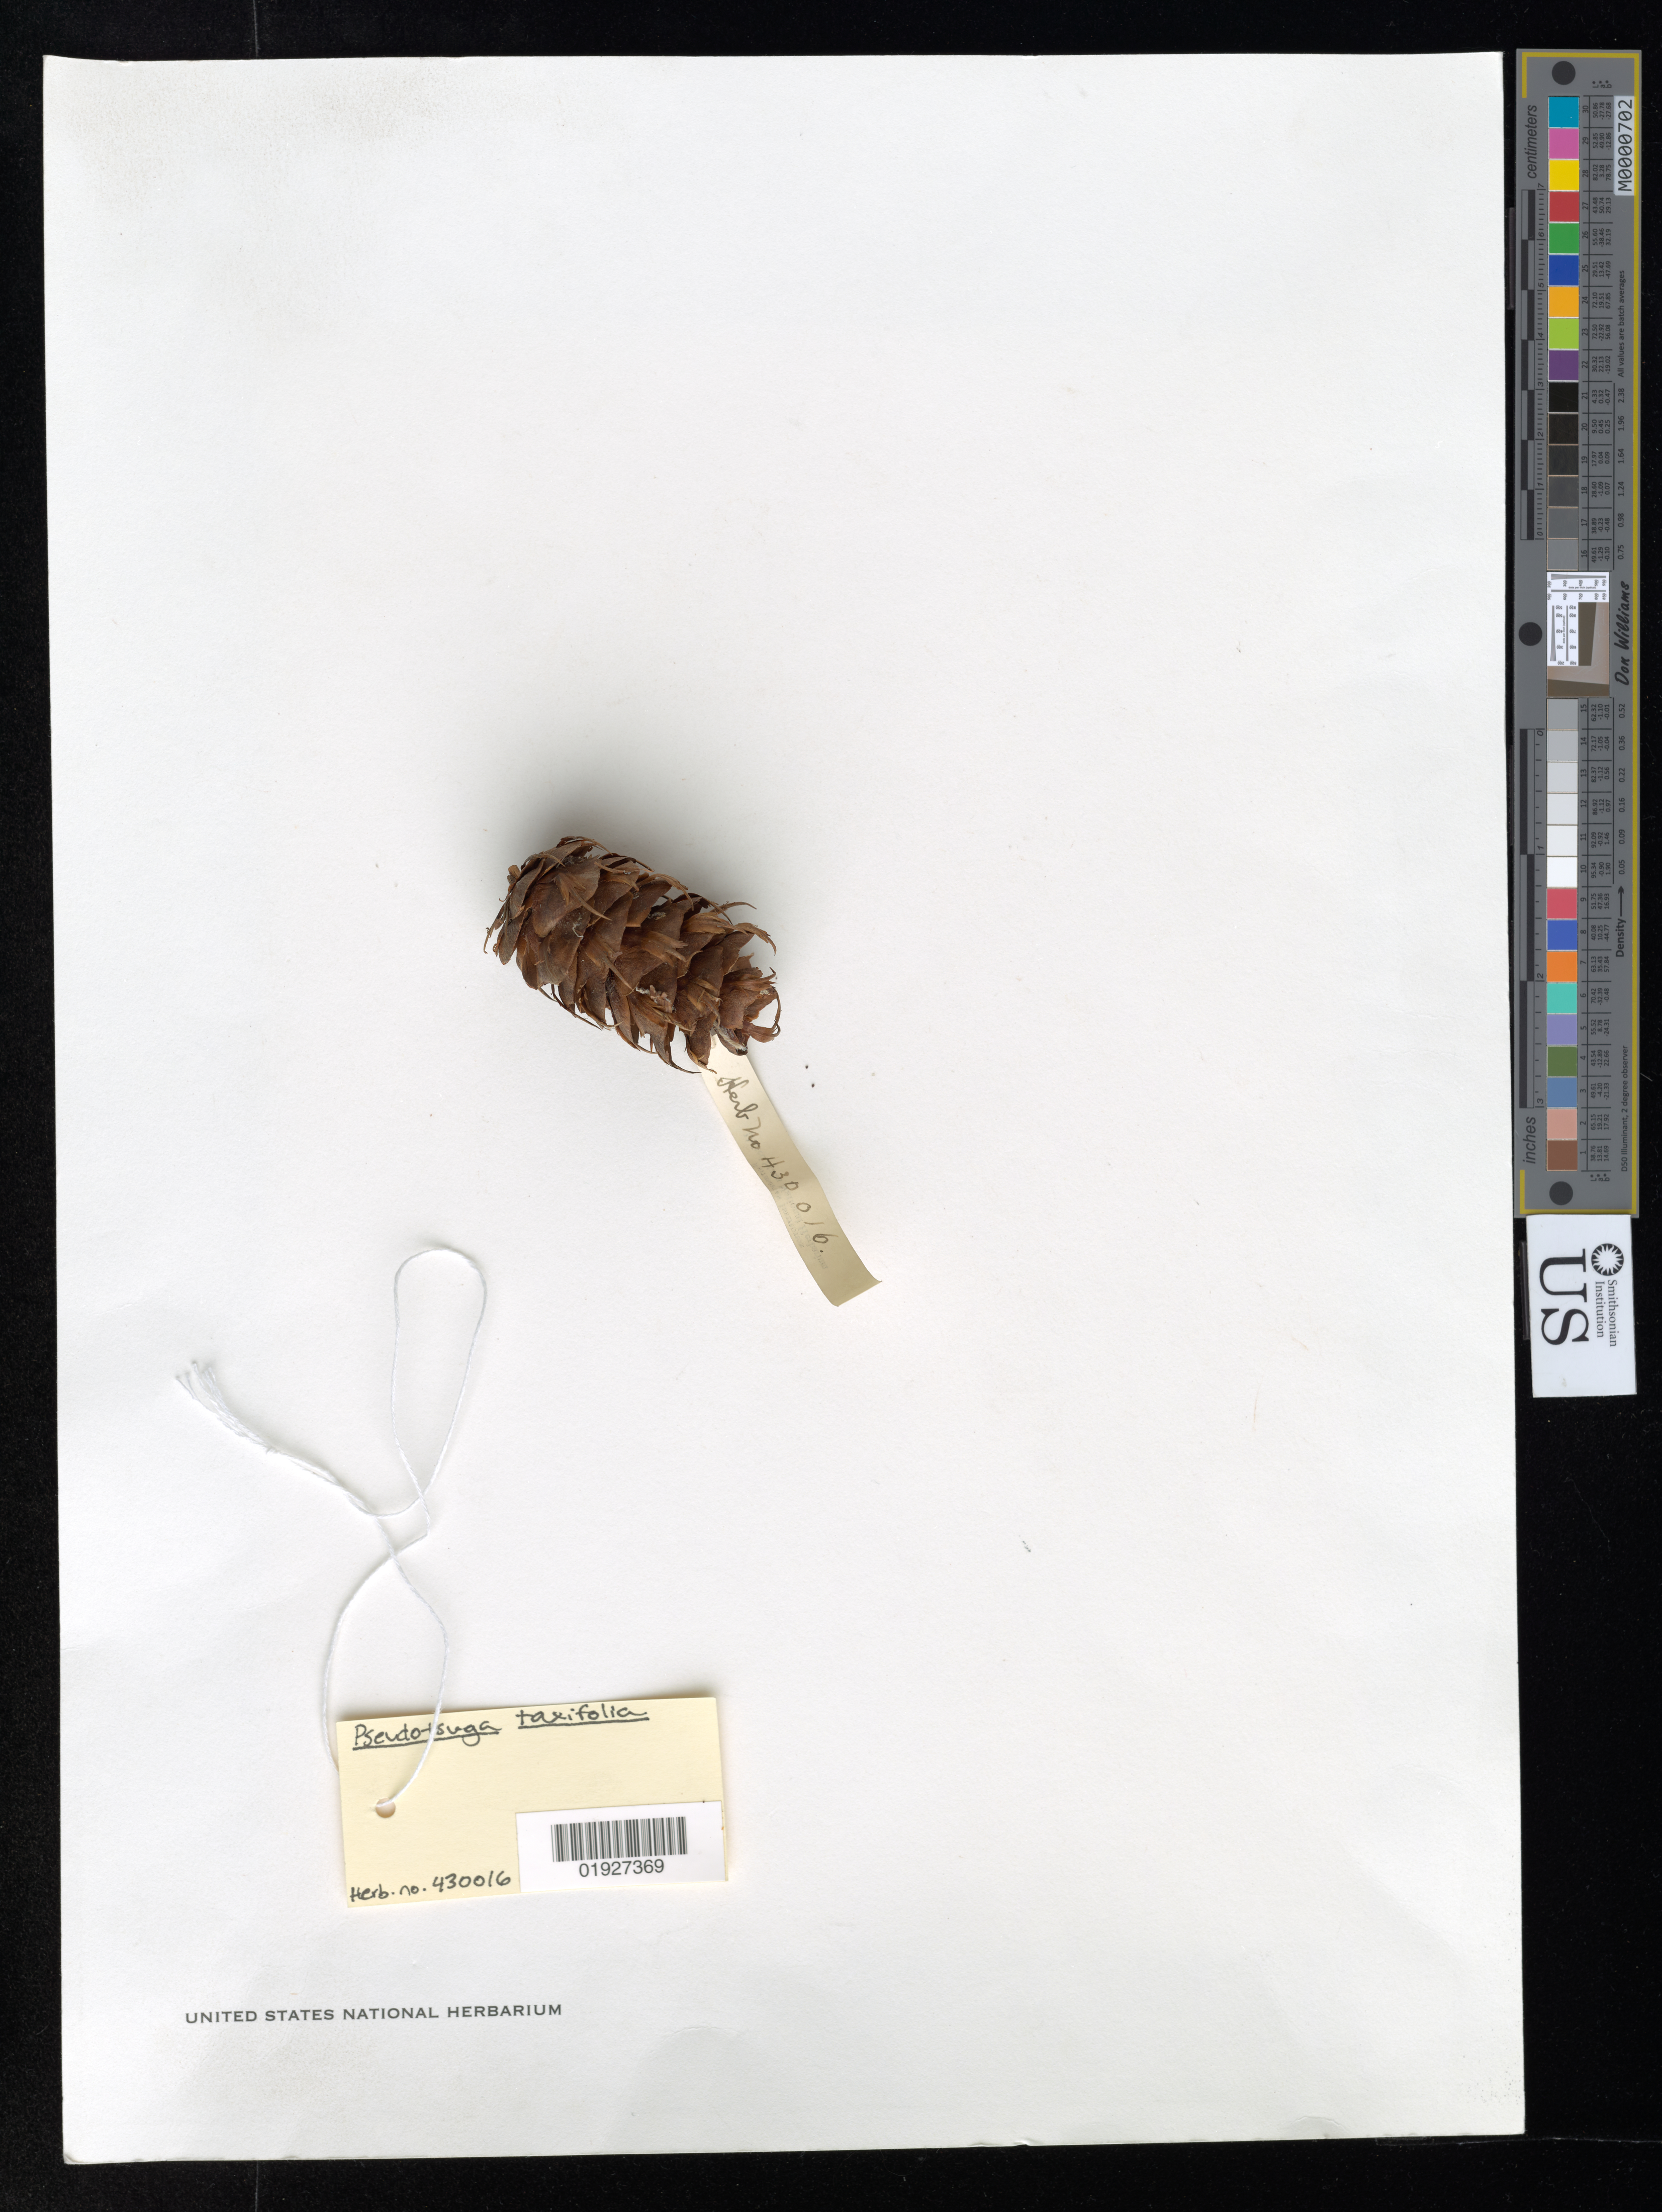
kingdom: Plantae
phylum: Tracheophyta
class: Pinopsida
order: Pinales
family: Pinaceae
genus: Pseudotsuga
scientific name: Pseudotsuga taxifolia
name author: (Lamb.) Britton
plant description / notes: Herb. no. 430016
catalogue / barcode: US 430016